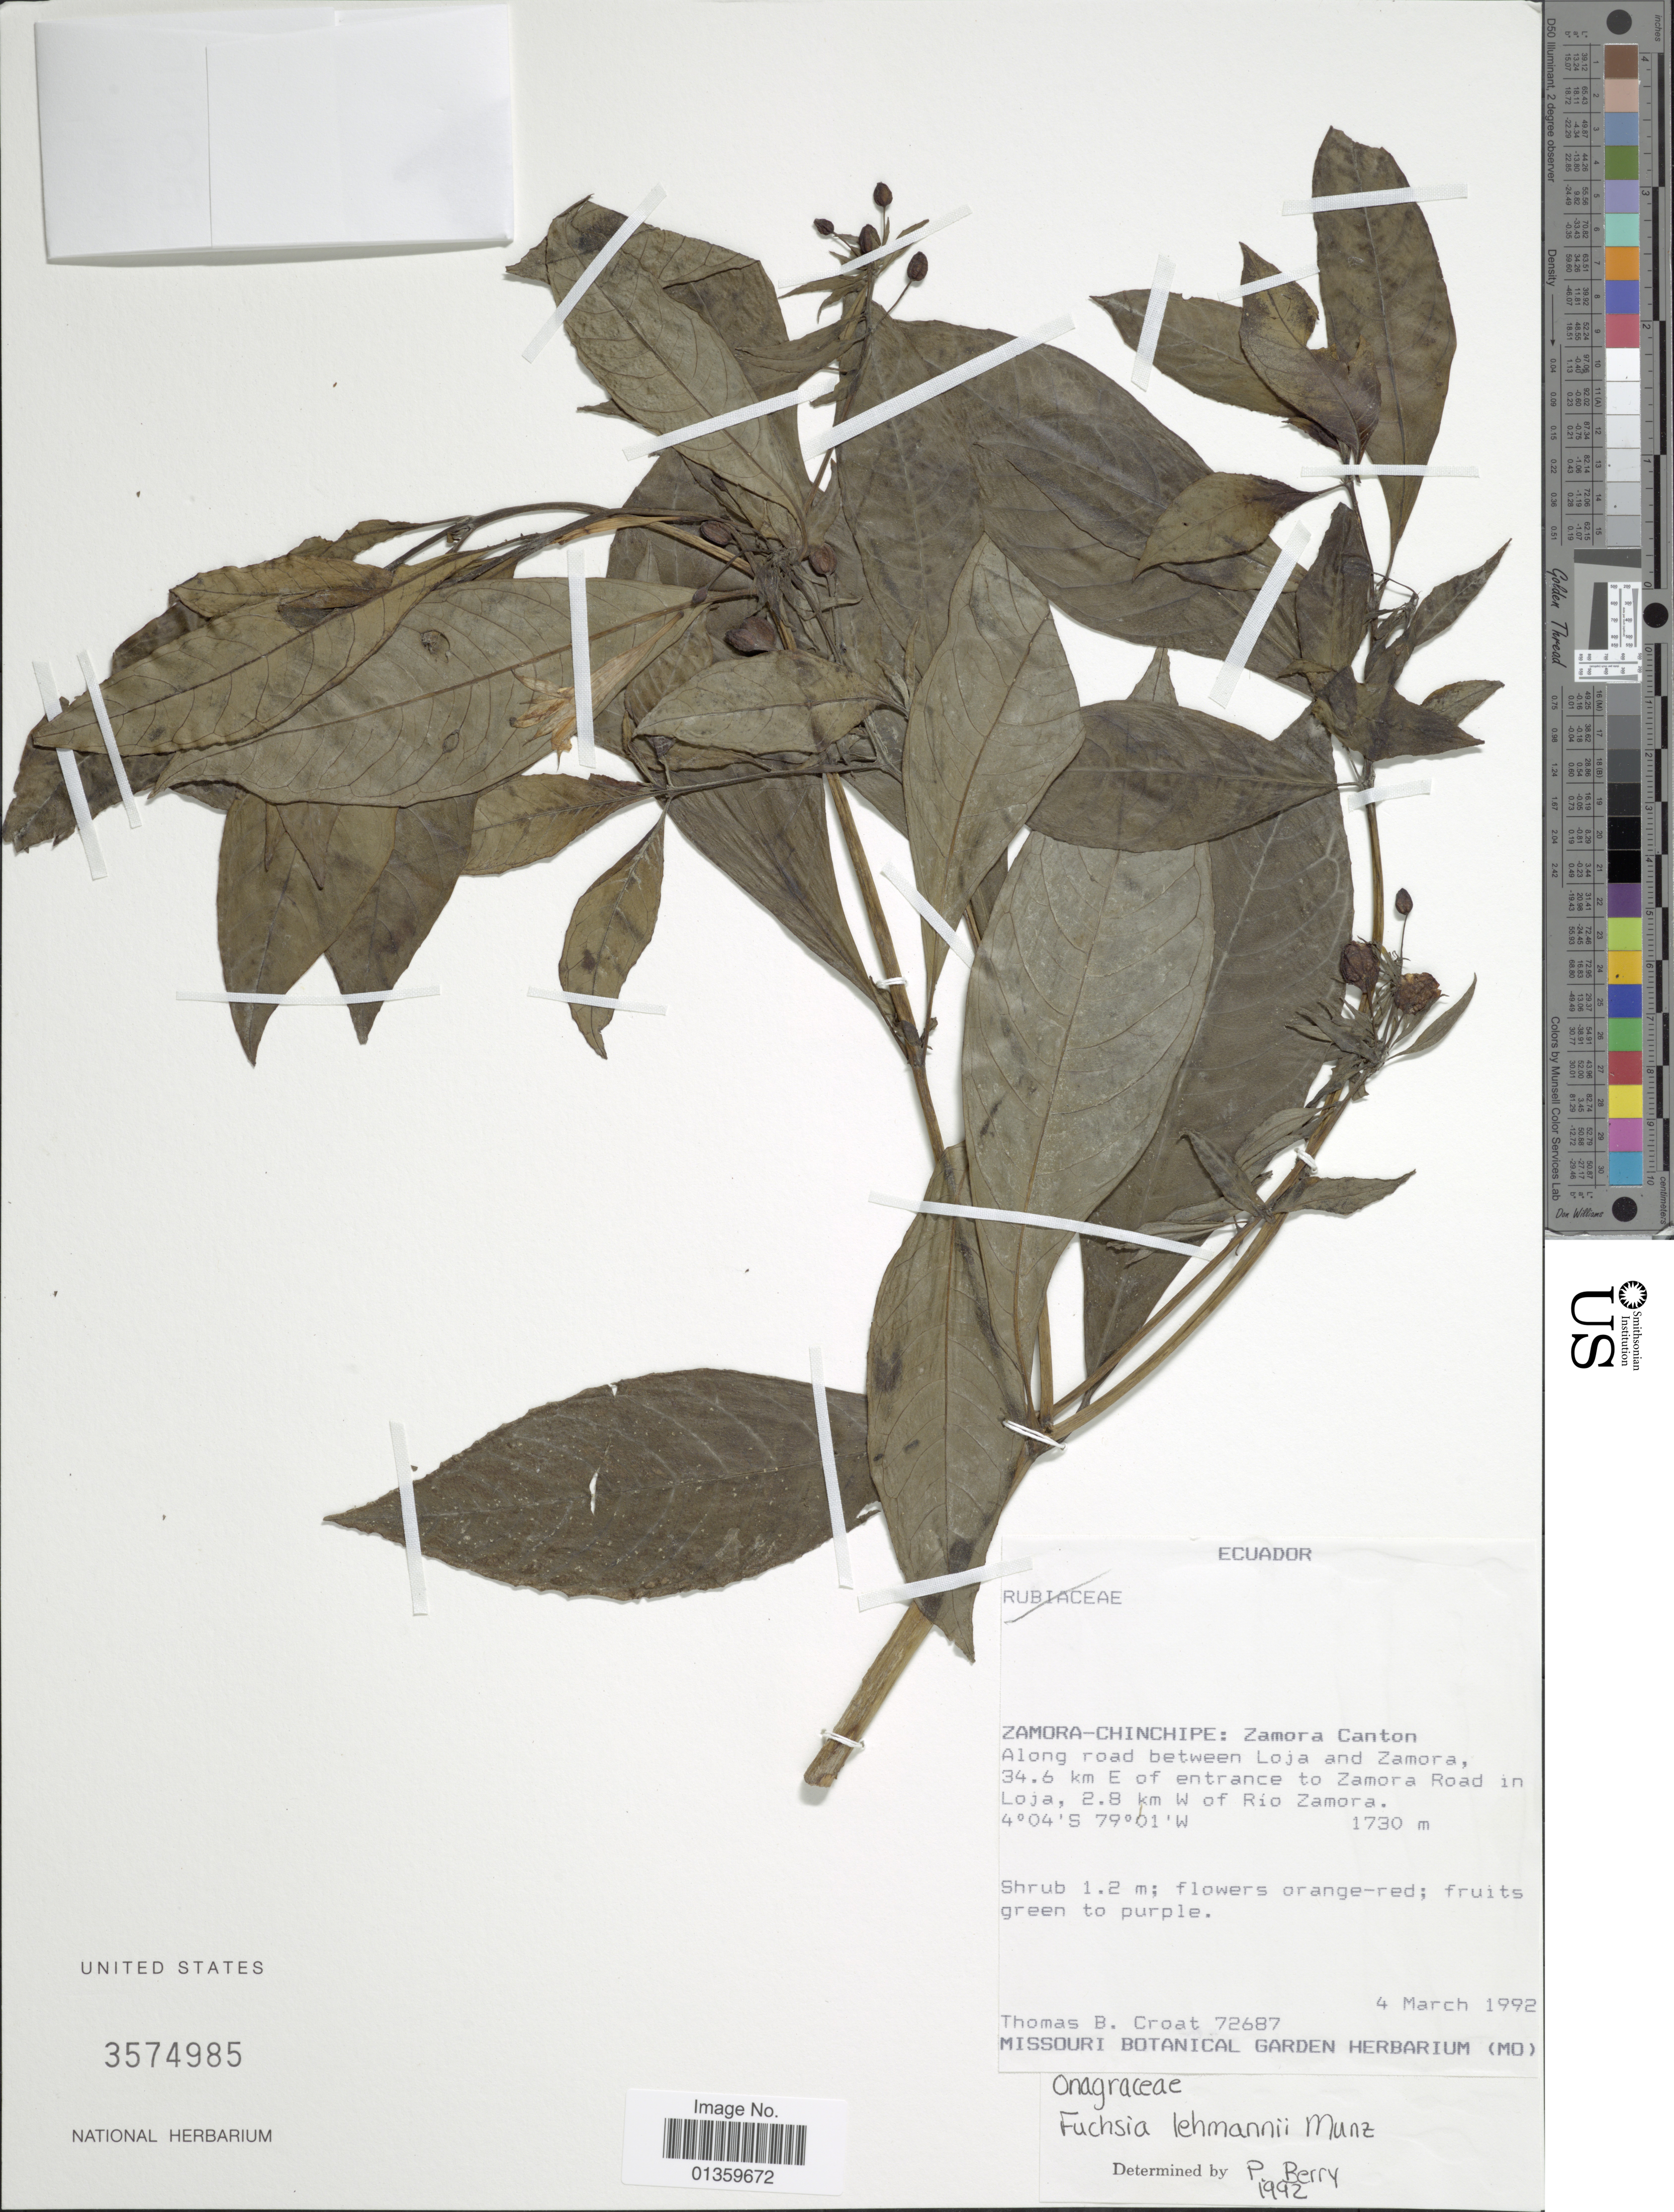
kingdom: Plantae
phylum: Tracheophyta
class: Magnoliopsida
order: Myrtales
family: Onagraceae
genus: Fuchsia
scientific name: Fuchsia lehmannii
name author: Munz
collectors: T. B. Croat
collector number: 72687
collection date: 1992-03-04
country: Ecuador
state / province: Zamora-Chinchipe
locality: Zamora Canton. Along road between Loja and Zamora, 34.6 km E of entrance to Zamora Road in Loja, 2.8 km W of Rio Zamora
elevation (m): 1730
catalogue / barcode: US 3574985